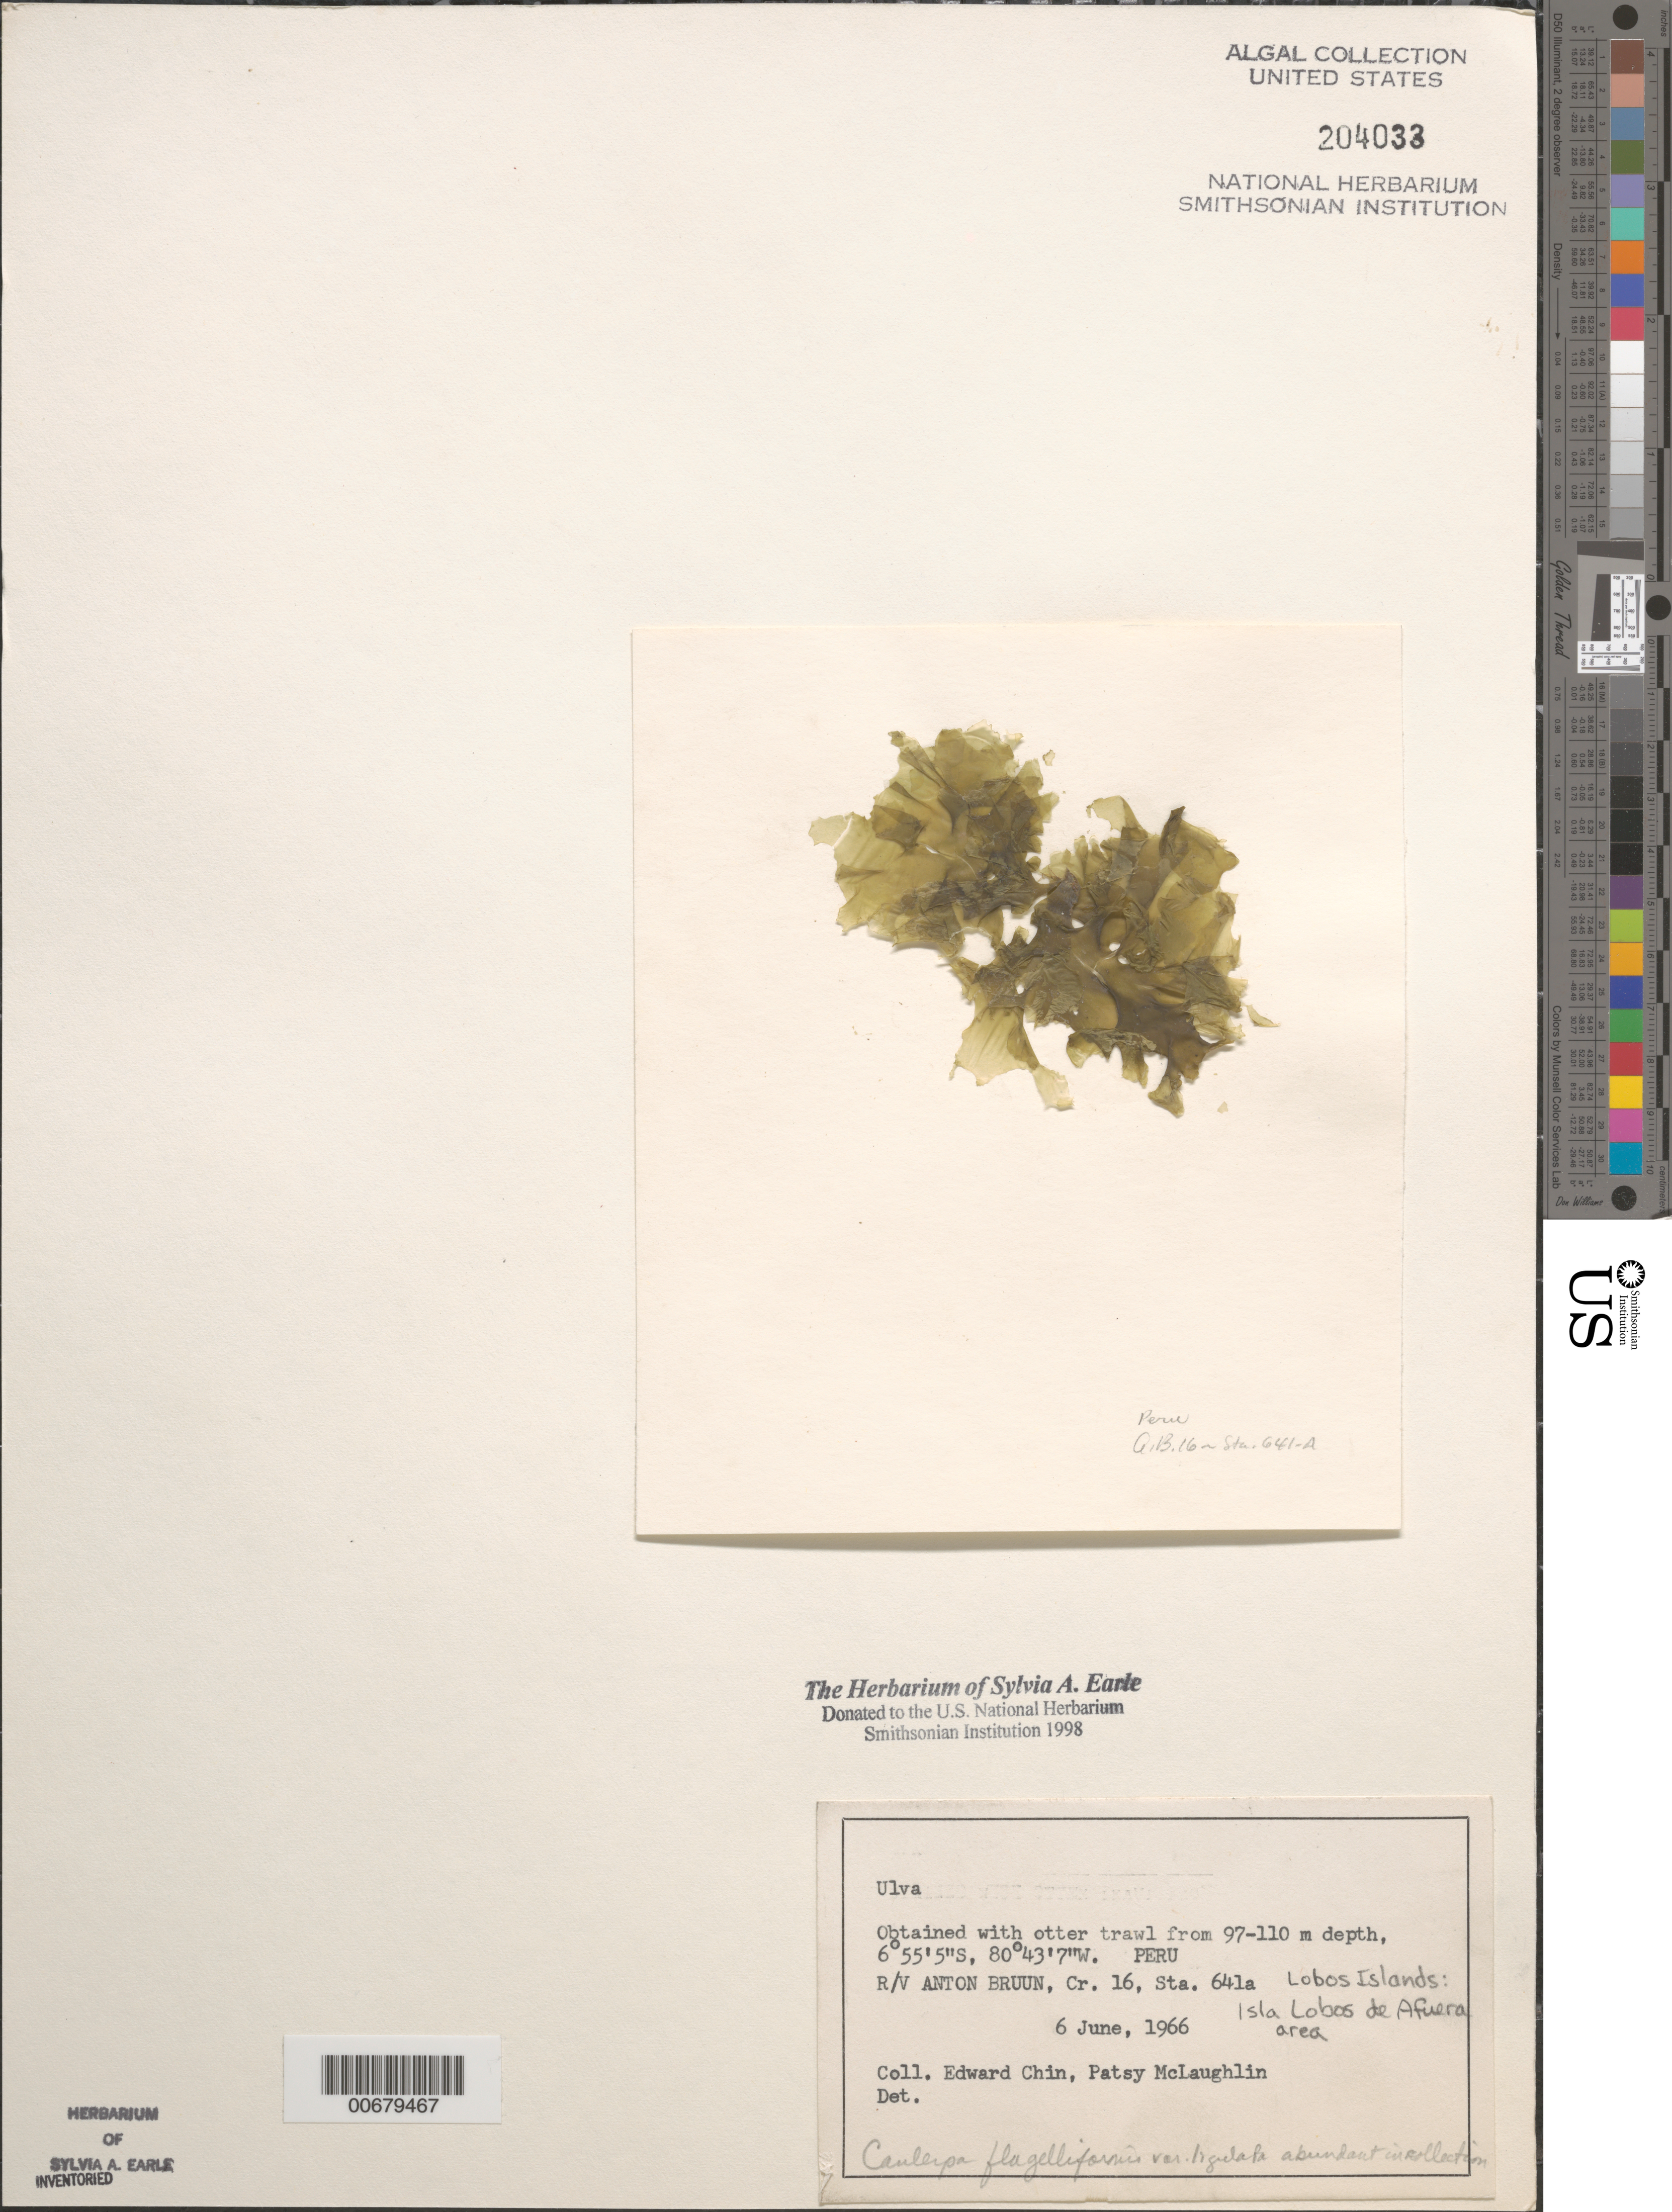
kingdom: Plantae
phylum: Chlorophyta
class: Ulvophyceae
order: Ulvales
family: Ulvaceae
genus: Ulva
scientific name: Ulva sp.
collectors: E. Chin & P. McLaughlin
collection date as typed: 06 Jun 1966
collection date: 1966-06-06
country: Peru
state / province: Lambayeque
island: Lobos Islands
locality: Off Lobos de Afuera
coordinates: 6 55' 5" S, 80 43' 7" W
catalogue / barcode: US 204033